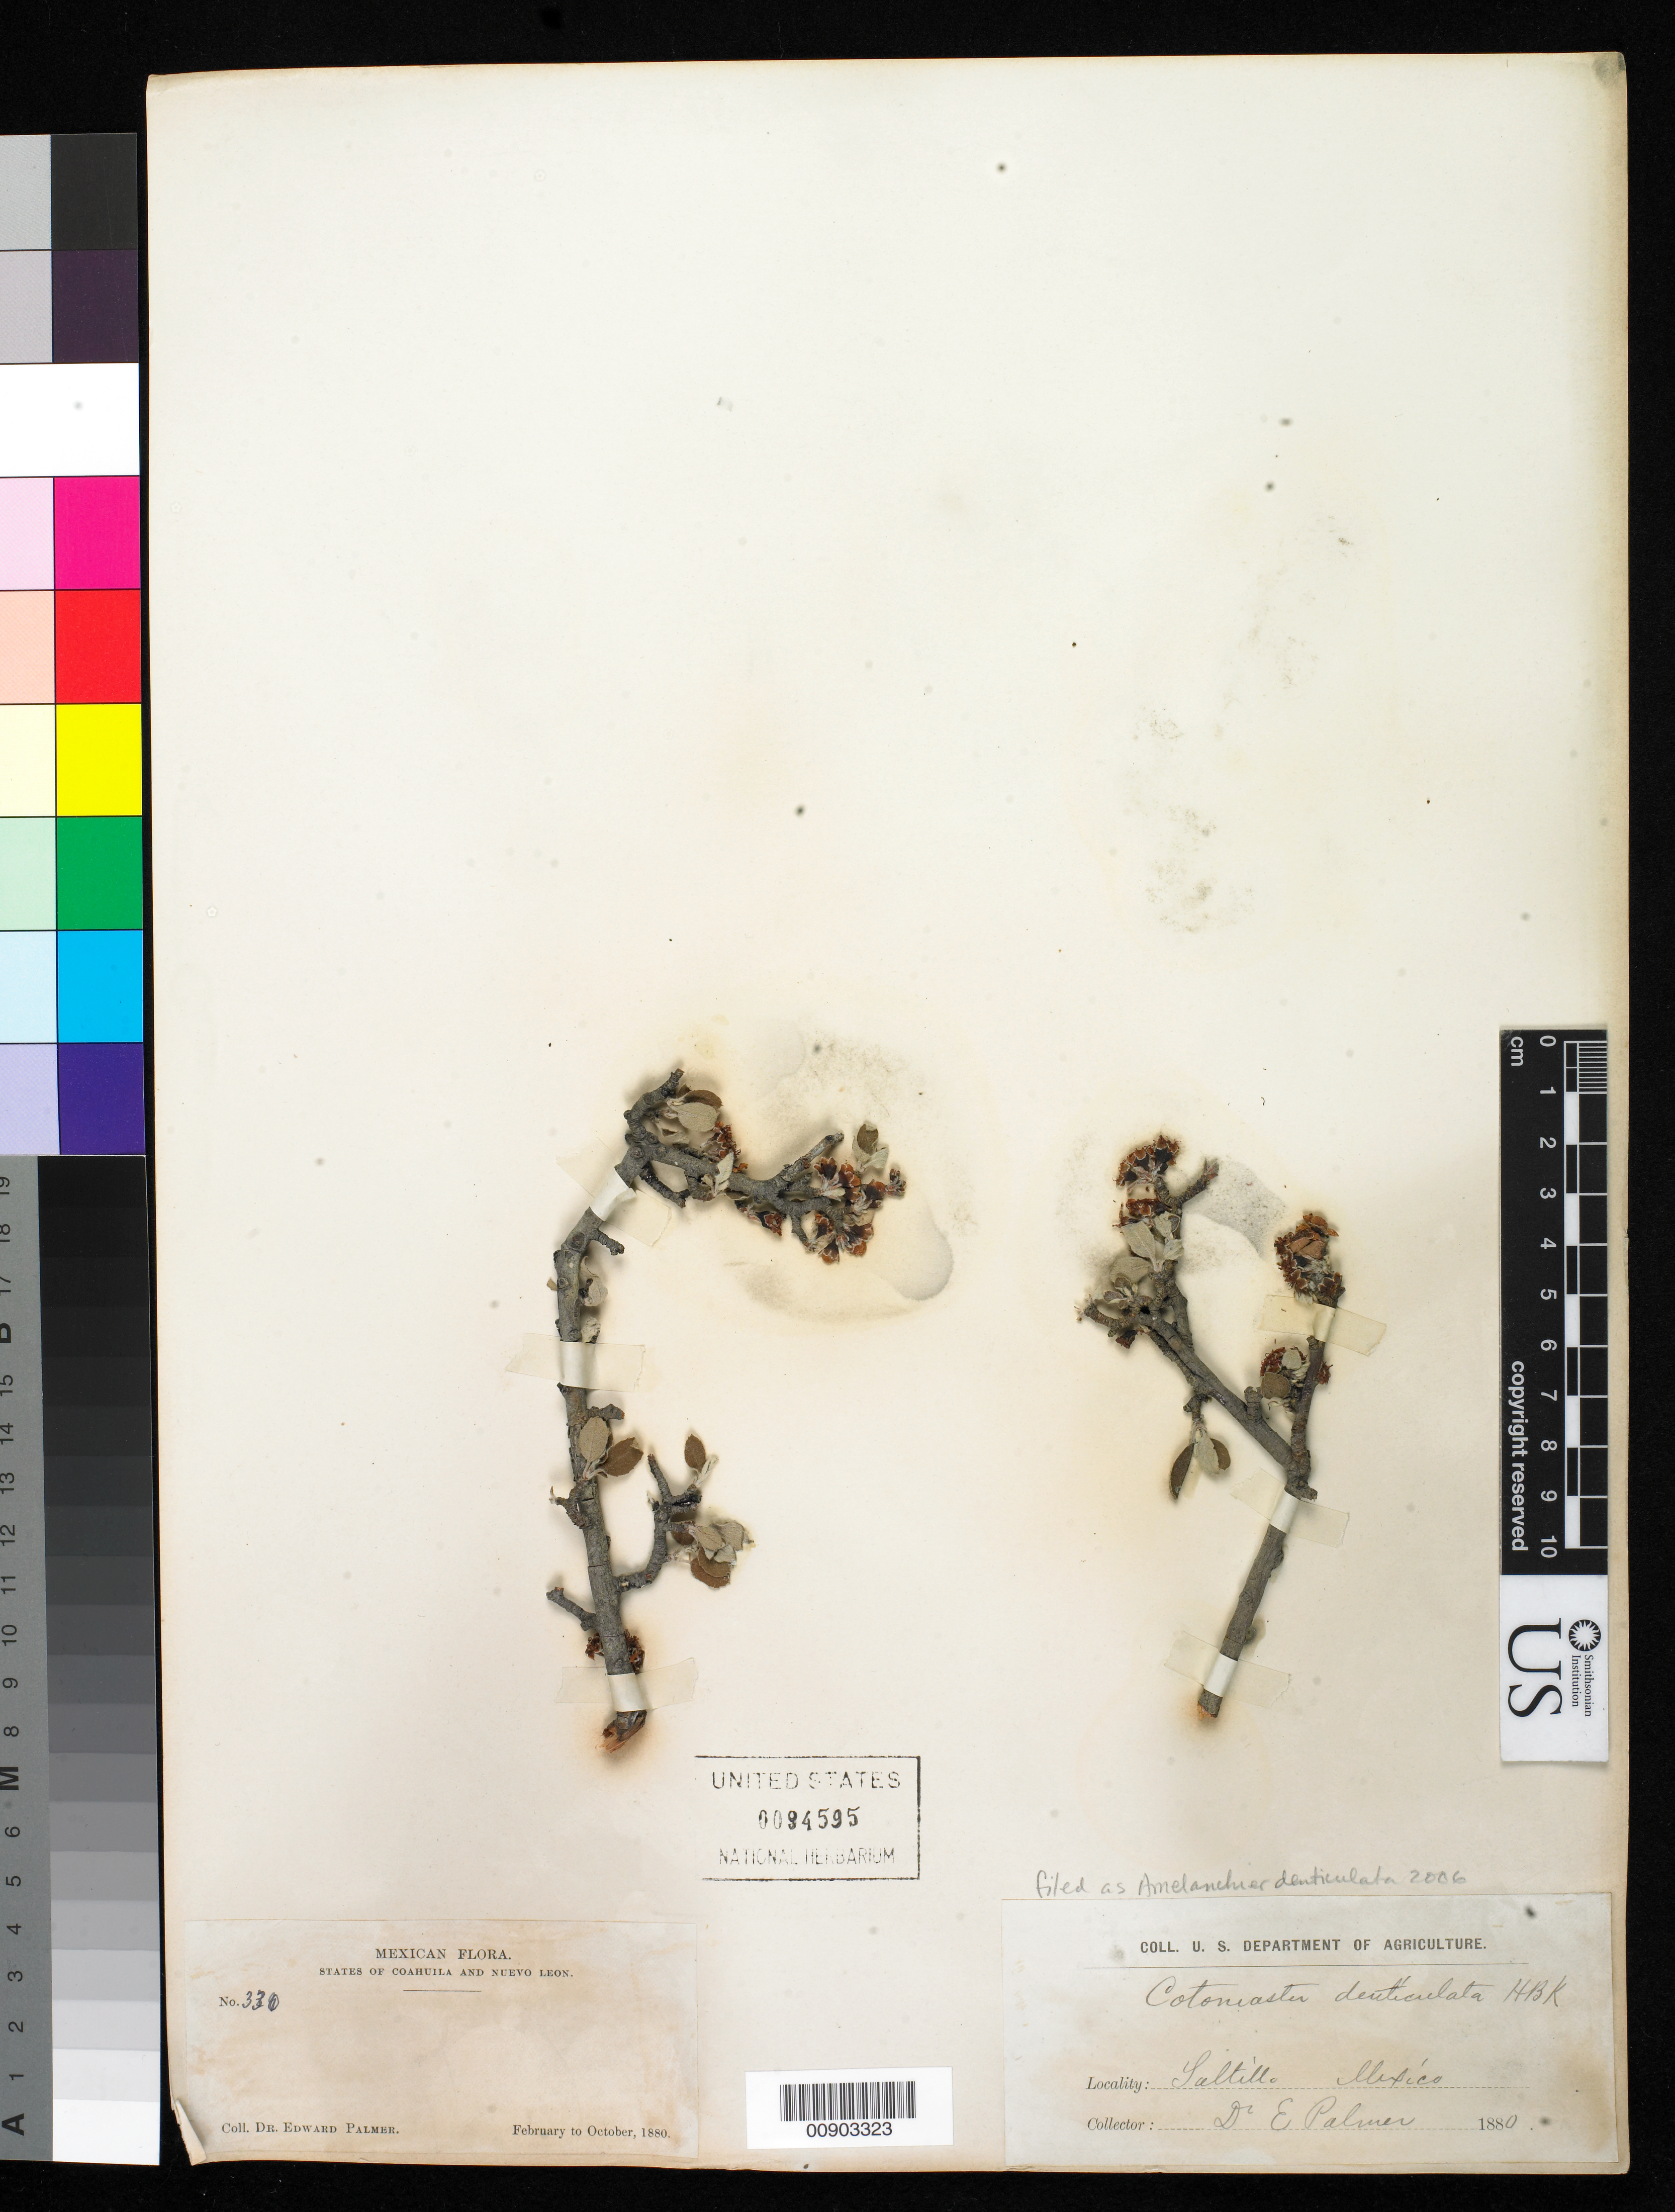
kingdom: Plantae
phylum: Tracheophyta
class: Magnoliopsida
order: Rosales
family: Rosaceae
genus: Malacomeles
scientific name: Malacomeles denticulata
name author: (Kunth) G.N. Jones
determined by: Strong, Mark T., (BOT), Smithsonian Institution - National Museum of Natural History (UNITED STATES)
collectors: E. Palmer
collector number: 330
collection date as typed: Feb 1880 to -- Oct 1880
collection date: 1880-02/1880-10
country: Mexico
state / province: Coahuila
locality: Saltillo, Coahuila.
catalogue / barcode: US 94595